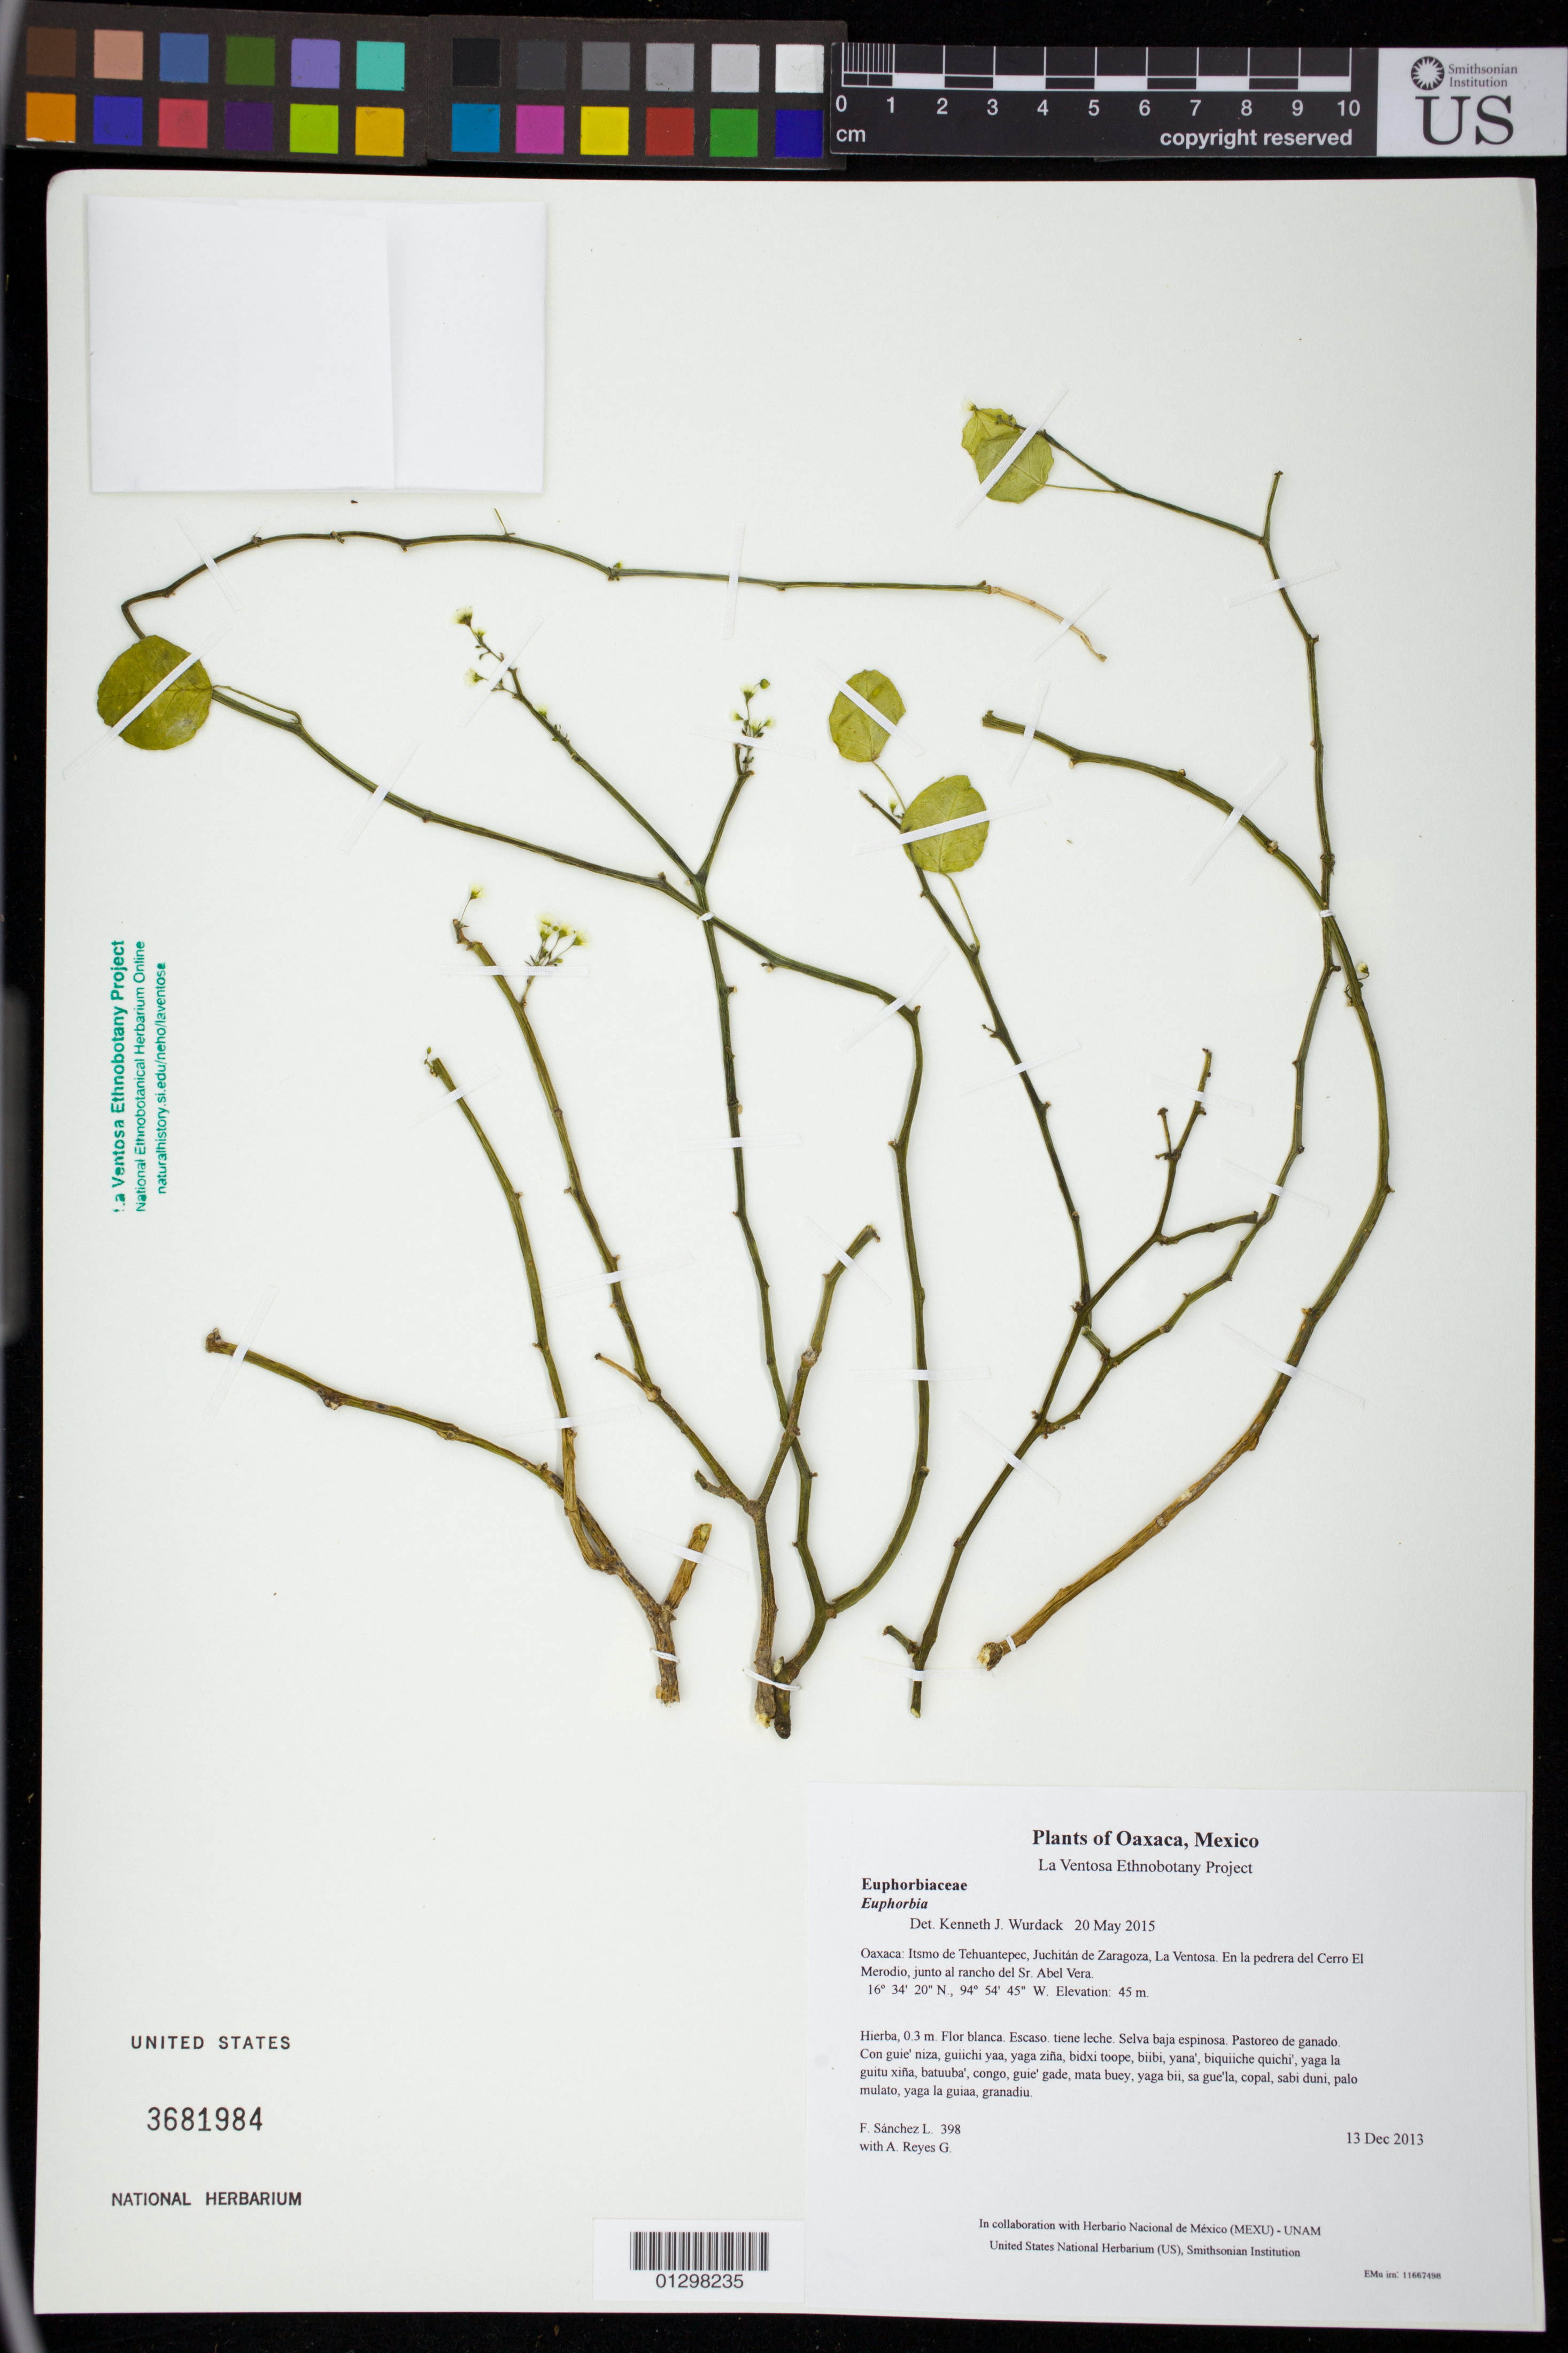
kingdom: Plantae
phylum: Tracheophyta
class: Magnoliopsida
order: Malpighiales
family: Euphorbiaceae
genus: Euphorbia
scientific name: Euphorbia guiengola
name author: W.R. Buck & Huft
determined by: Steinmann, Victor W.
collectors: F. Sánchez L. & A. Reyes G.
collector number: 398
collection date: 2013-12-13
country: Mexico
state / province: Oaxaca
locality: Itsmo de Tehuantepec, Juchitán de Zaragoza, La Ventosa. En la pedrera del Cerro El Merodio, junto al rancho del Sr. Abel Vera.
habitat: Selva baja espinosa. Pastoreo de ganado.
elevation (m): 45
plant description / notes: JEBOT, MEXU, SERO, US; Guixi bandaga. 0.3 m. Guie' naquichi'. Huaxie'.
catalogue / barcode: US 3681984